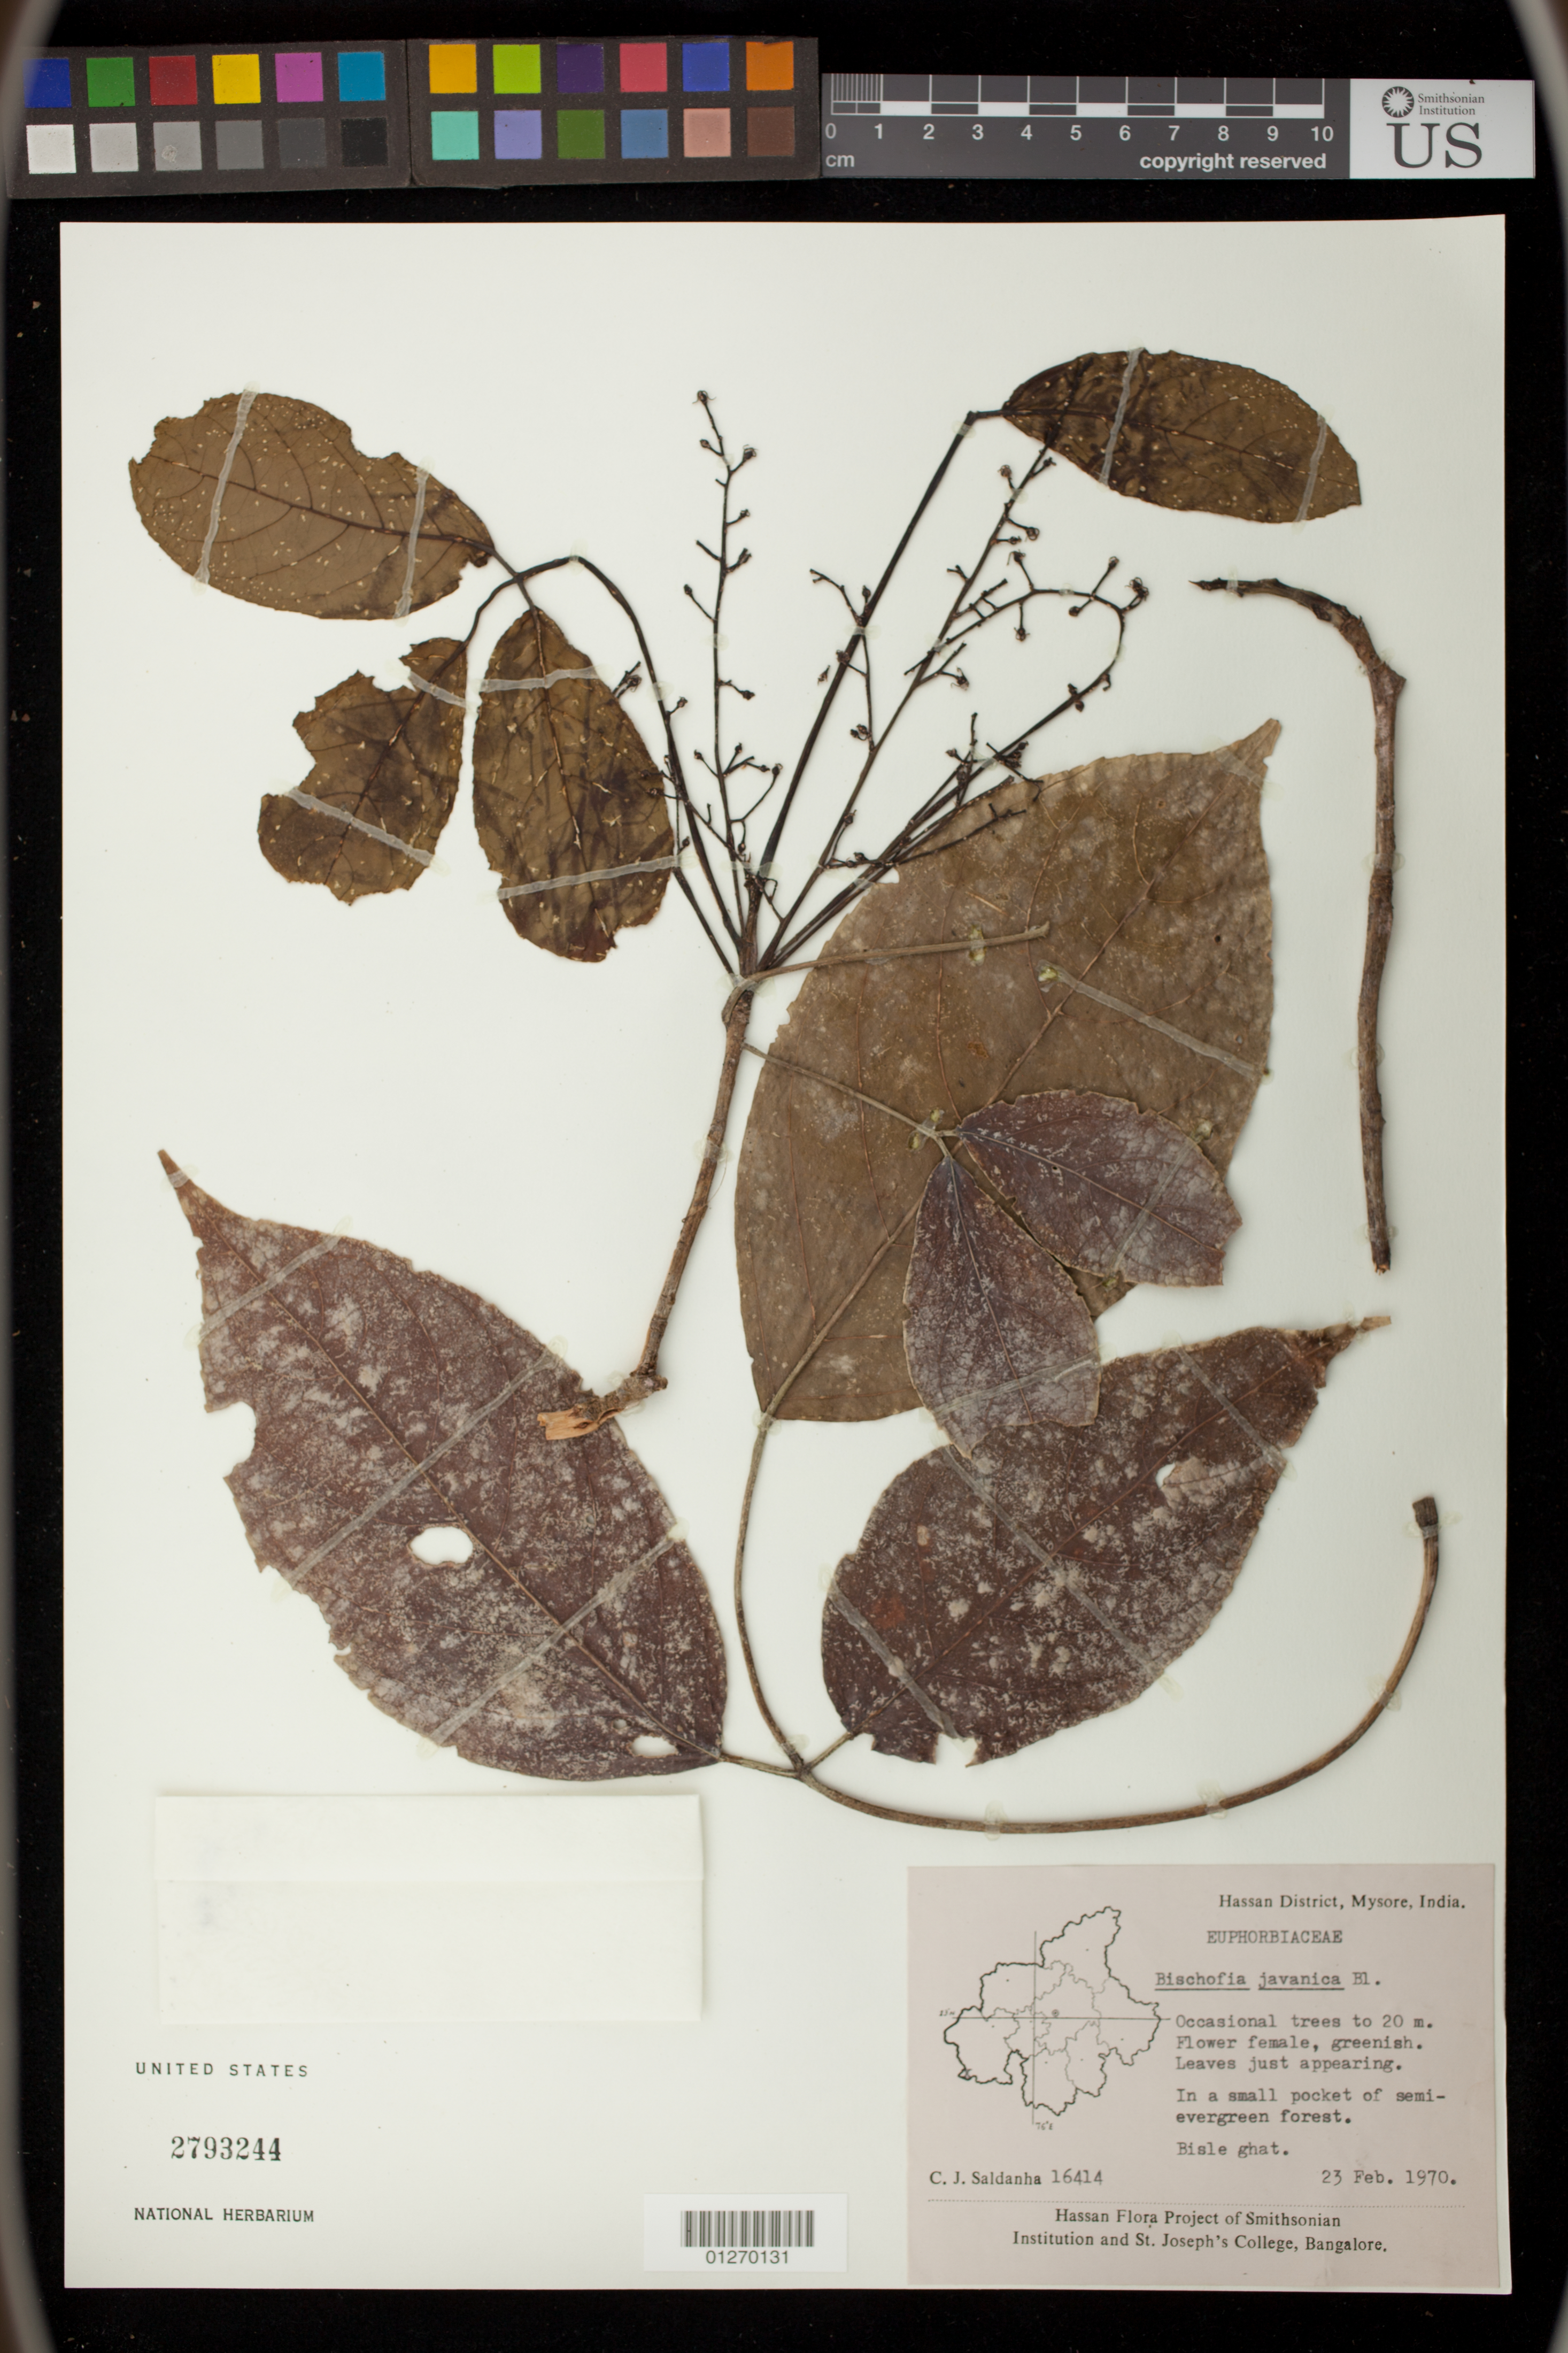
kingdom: Plantae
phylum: Tracheophyta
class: Magnoliopsida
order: Malpighiales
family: Phyllanthaceae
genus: Bischofia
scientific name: Bischofia javanica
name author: Blume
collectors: C. J. Saldanha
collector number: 16414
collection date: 1970-02-23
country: India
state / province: Karnataka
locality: Hassan District, Mysore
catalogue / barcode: US 2793244